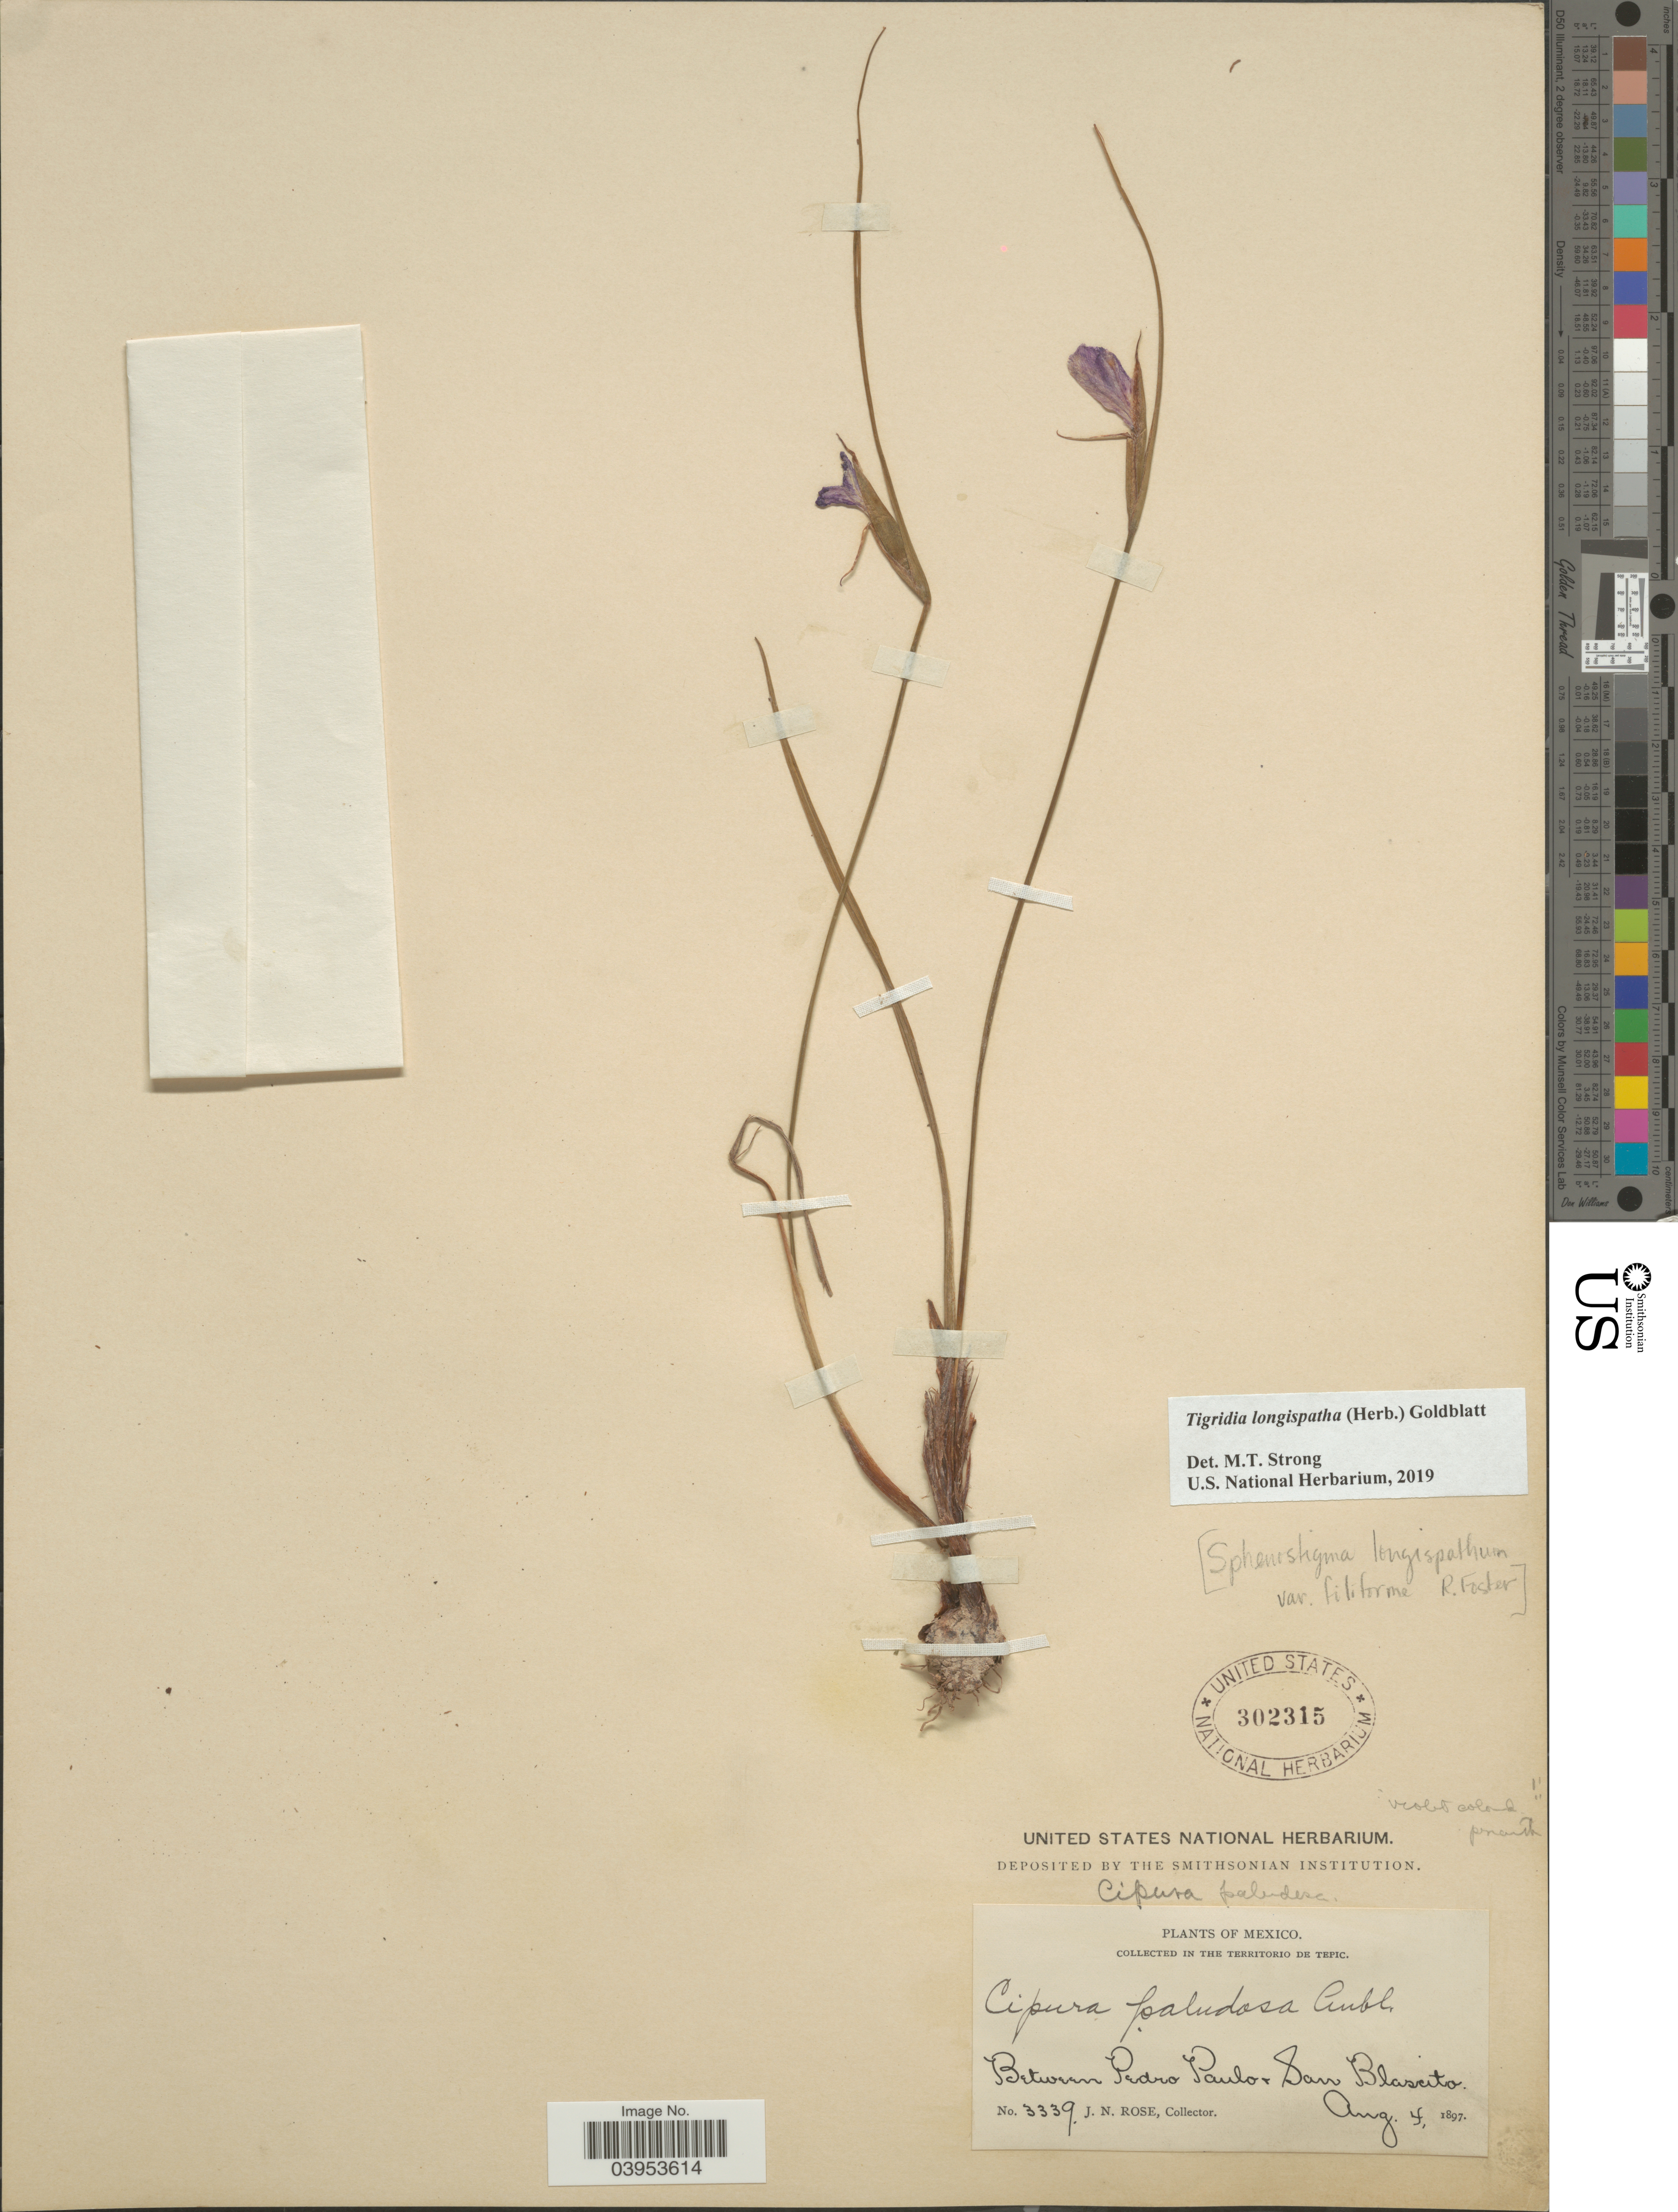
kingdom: Plantae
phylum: Tracheophyta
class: Liliopsida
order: Asparagales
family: Iridaceae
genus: Tigridia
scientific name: Tigridia longispatha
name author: (Herb.) Goldblatt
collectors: J. N. Rose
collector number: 3339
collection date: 1897-08-04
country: Mexico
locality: In the Territorio de Tepic. Between Pedro Paulo & San Blascito.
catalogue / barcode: US 302315